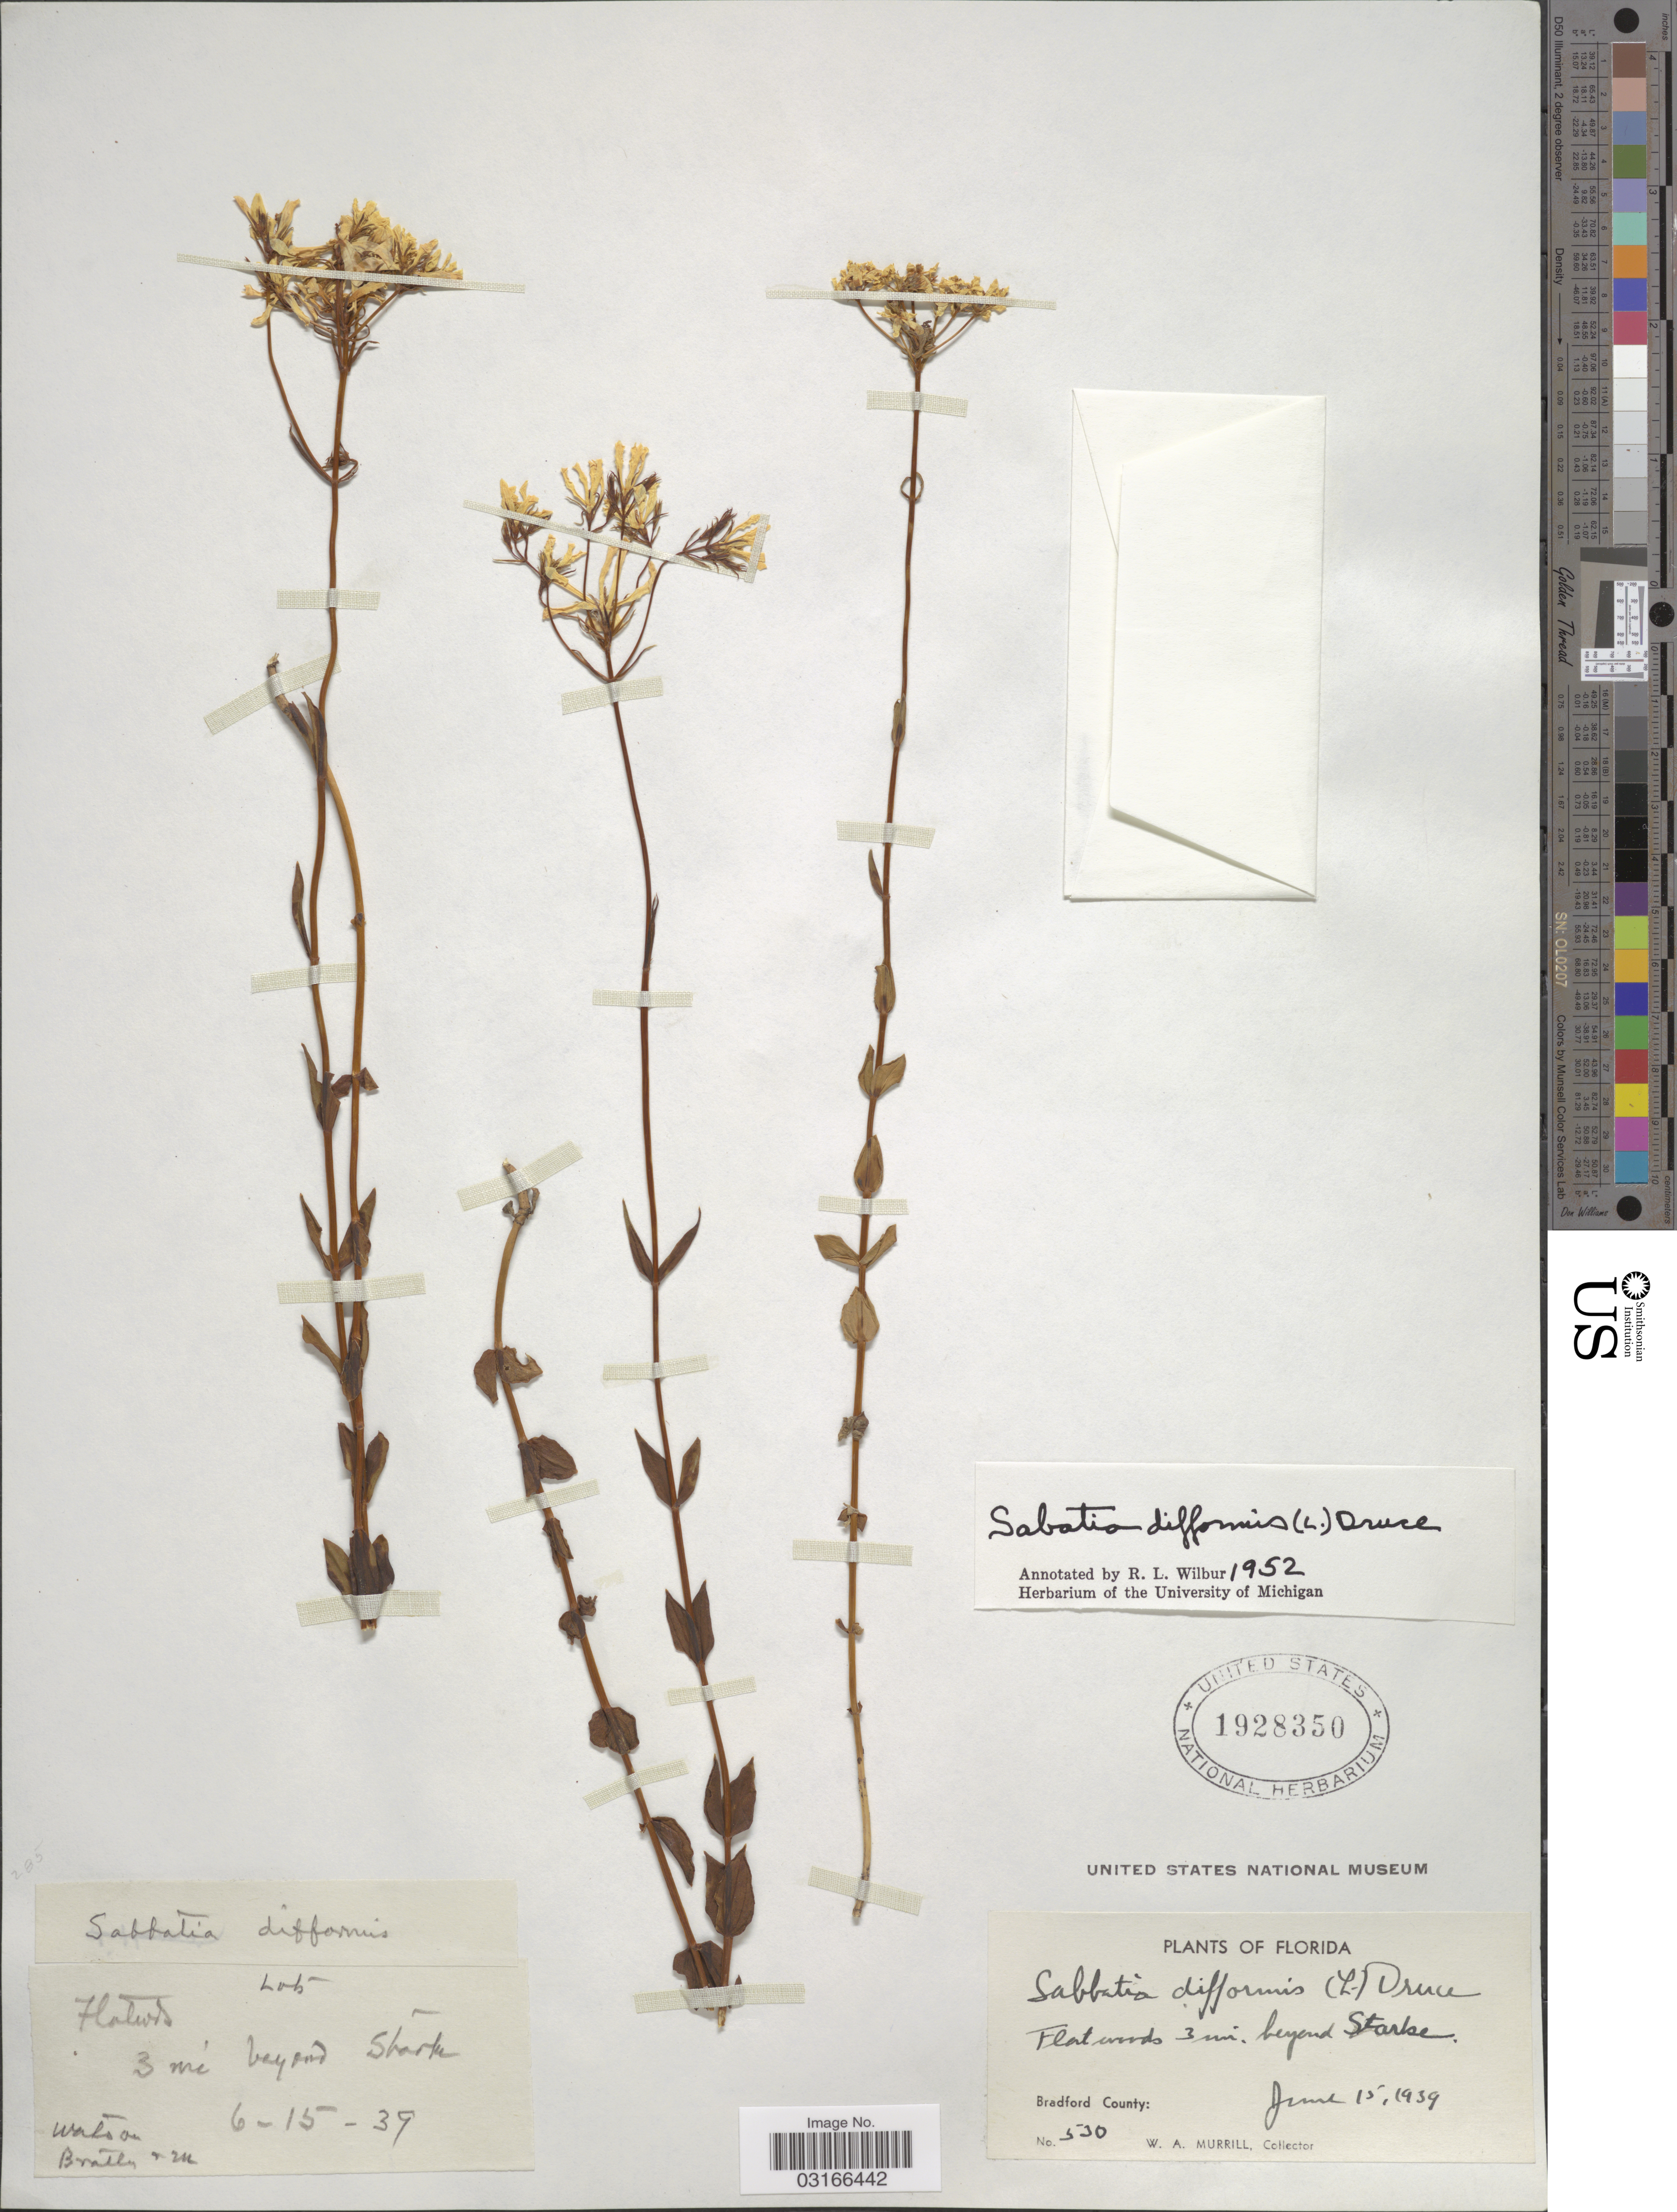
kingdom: Plantae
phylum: Tracheophyta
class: Magnoliopsida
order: Gentianales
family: Gentianaceae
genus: Sabatia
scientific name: Sabatia difformis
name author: (L.) Druce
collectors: W. A. Murrill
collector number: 530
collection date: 1939-06-15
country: United States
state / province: Florida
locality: Flat woods 3 mi. beyond Starke. Bradford County.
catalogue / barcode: US 1928350